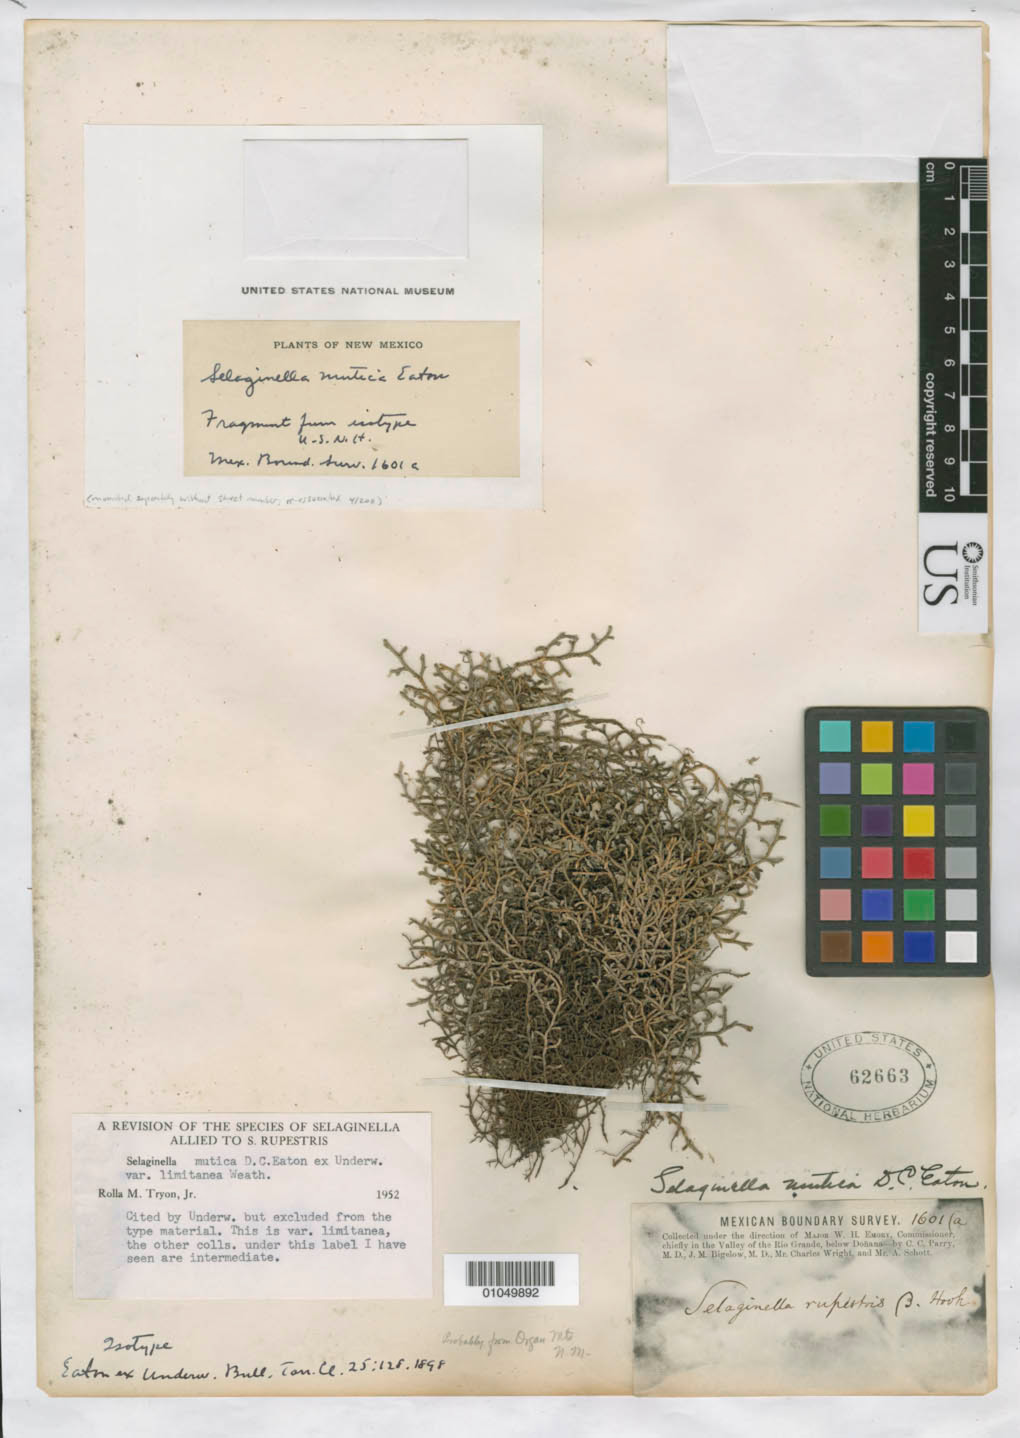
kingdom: Plantae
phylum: Tracheophyta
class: Lycopodiopsida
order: Selaginellales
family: Selaginellaceae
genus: Selaginella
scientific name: Selaginella mutica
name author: D.C. Eaton in Underw.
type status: Syntype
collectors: Mexican Boundary Survey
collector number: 1601a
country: United States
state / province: New Mexico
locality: Chiefly in the valley of the Rio Grande, below Doñana.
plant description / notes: Note on author attribution: Underwood clearly ascribes both the name ("Eaton MS in Herb.") and validating description (in quotation marks) to Eaton (ICBN Art. 46.2, 46.4, 46.7).; Annotated in unknown hand, "Probably from Organ Mts., NM".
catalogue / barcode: US 62663